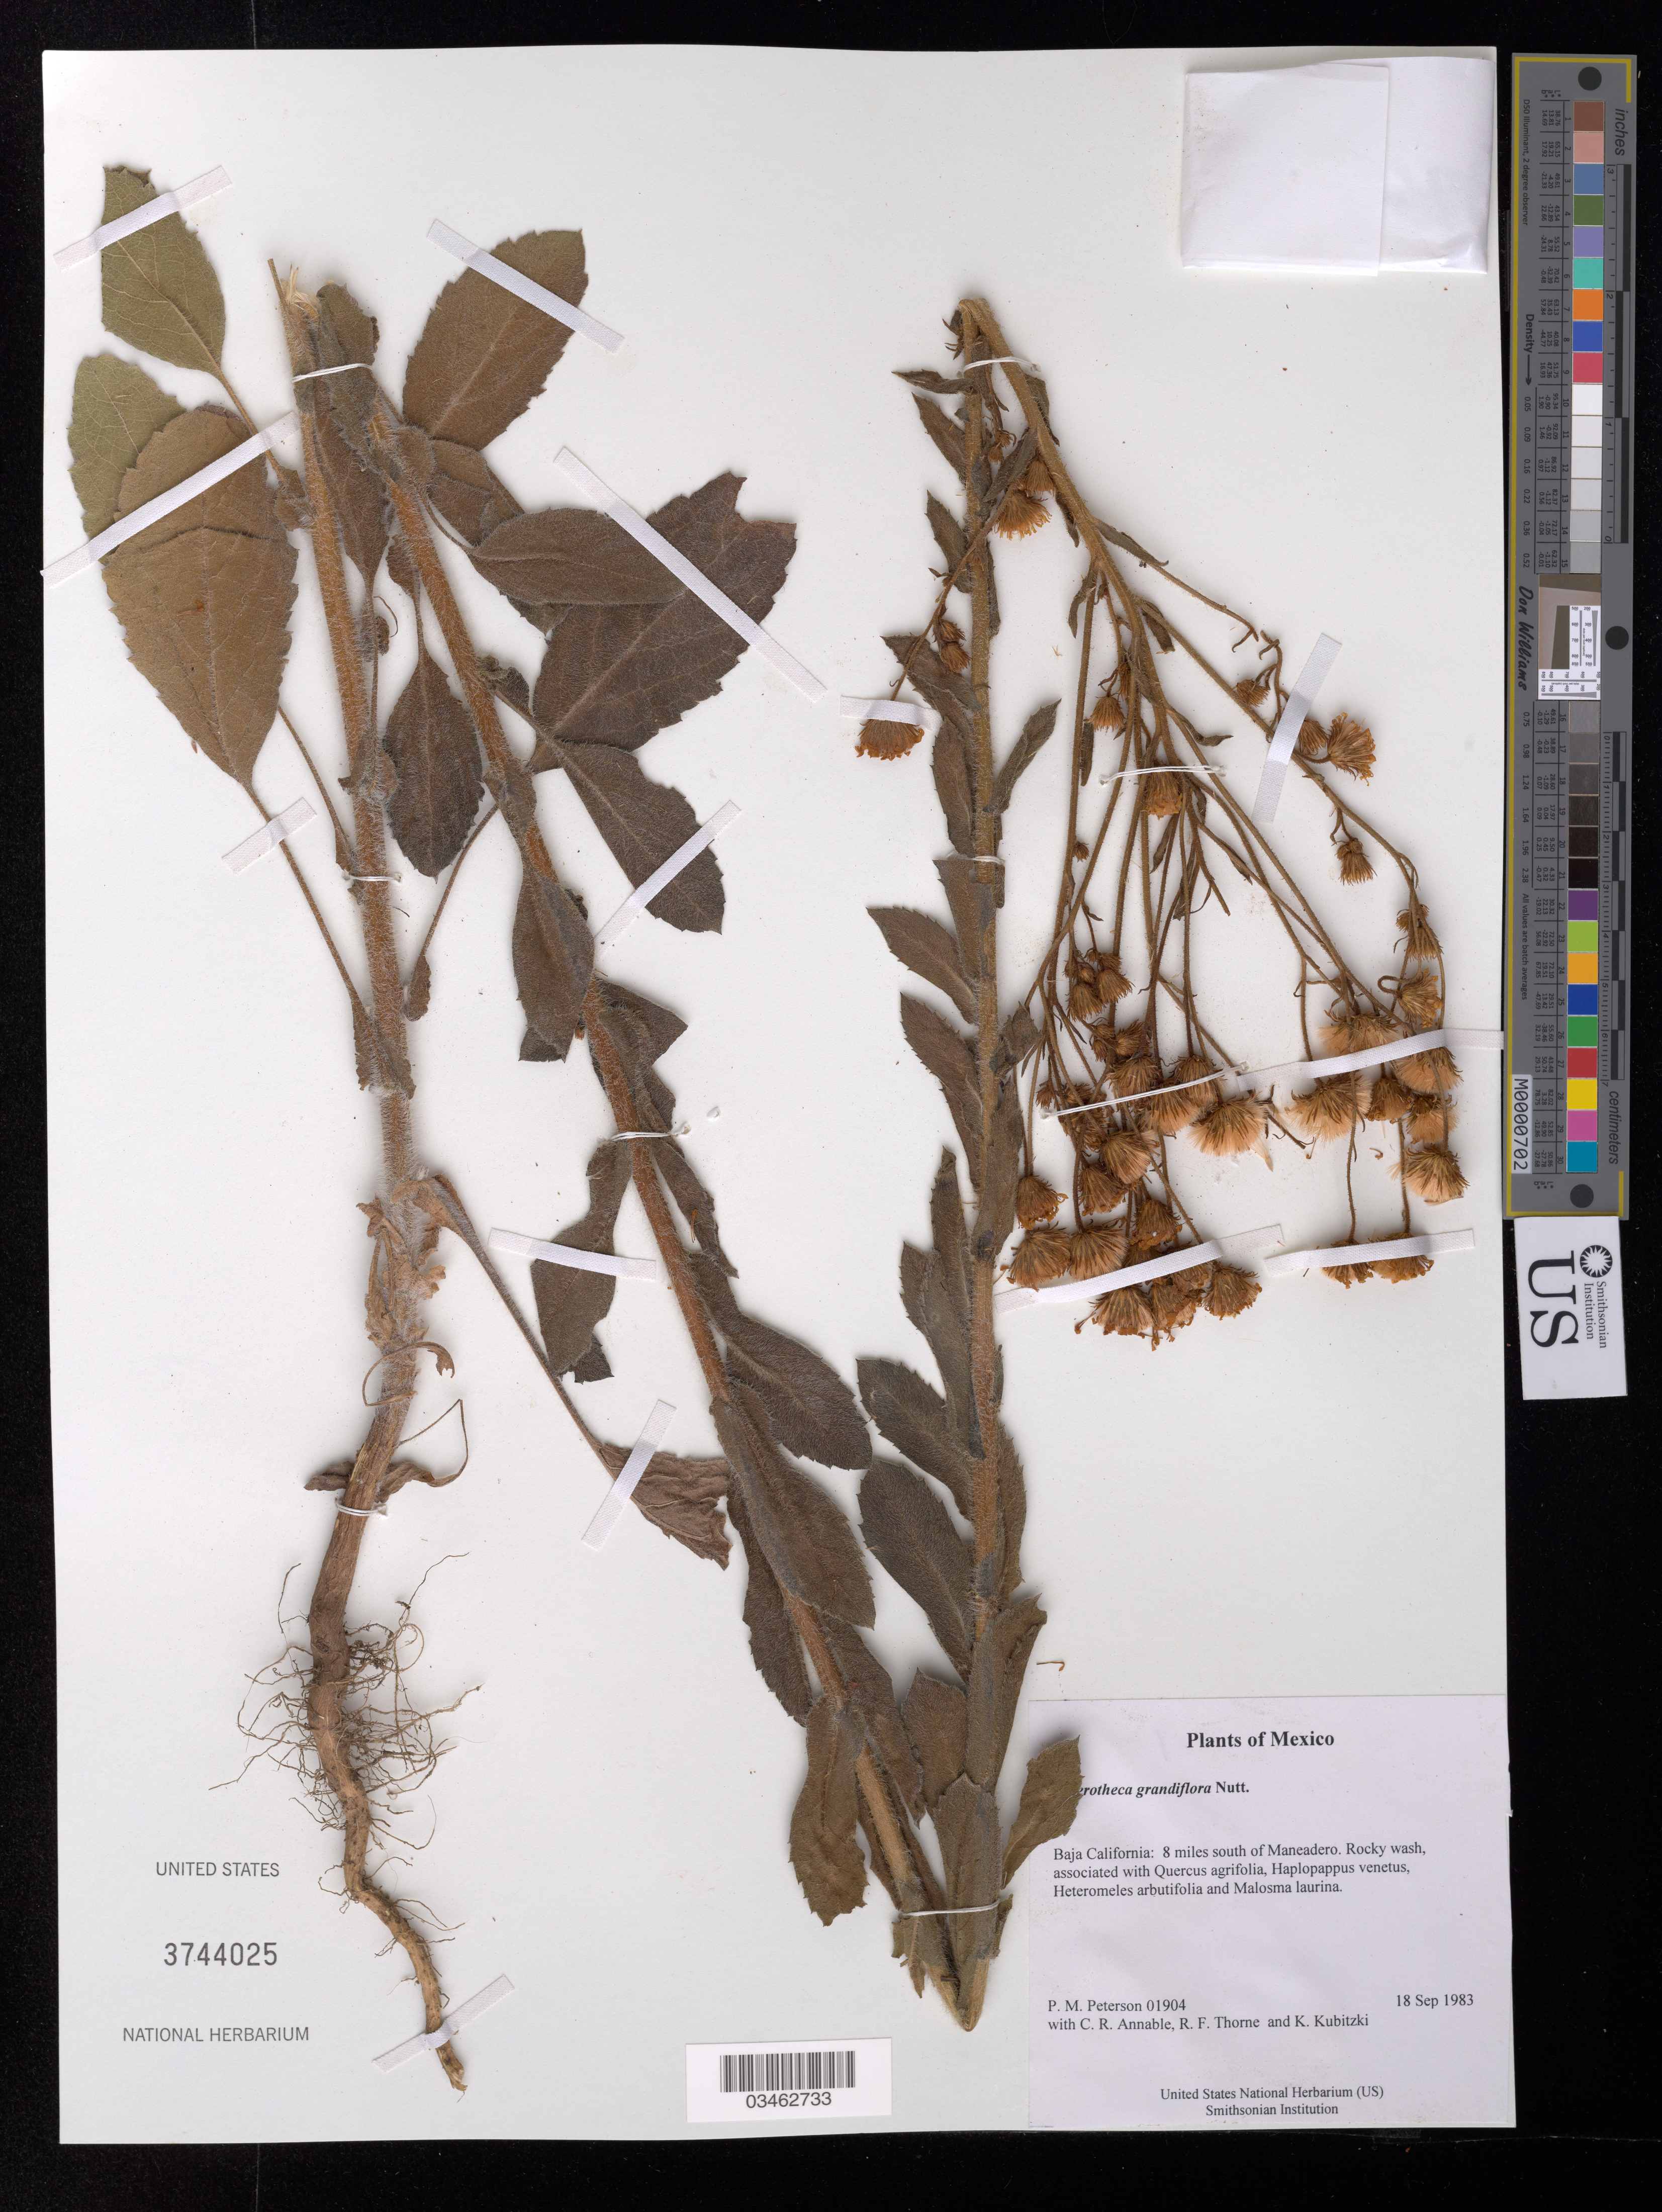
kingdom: Plantae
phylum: Tracheophyta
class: Magnoliopsida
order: Asterales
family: Asteraceae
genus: Heterotheca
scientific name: Heterotheca grandiflora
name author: Nutt.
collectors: P. M. Peterson, C. R. Annable, R. F. Thorne & K. Kubitzki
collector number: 01904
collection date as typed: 18 Sep 1983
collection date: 1983-09-18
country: Mexico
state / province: Baja California Norte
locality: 8 miles south of Maneadero.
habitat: Rocky wash, associated with Quercus agrifolia, Haplopappus venetus, Heteromeles arbutifolia and Malosma laurina.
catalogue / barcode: US 3744025